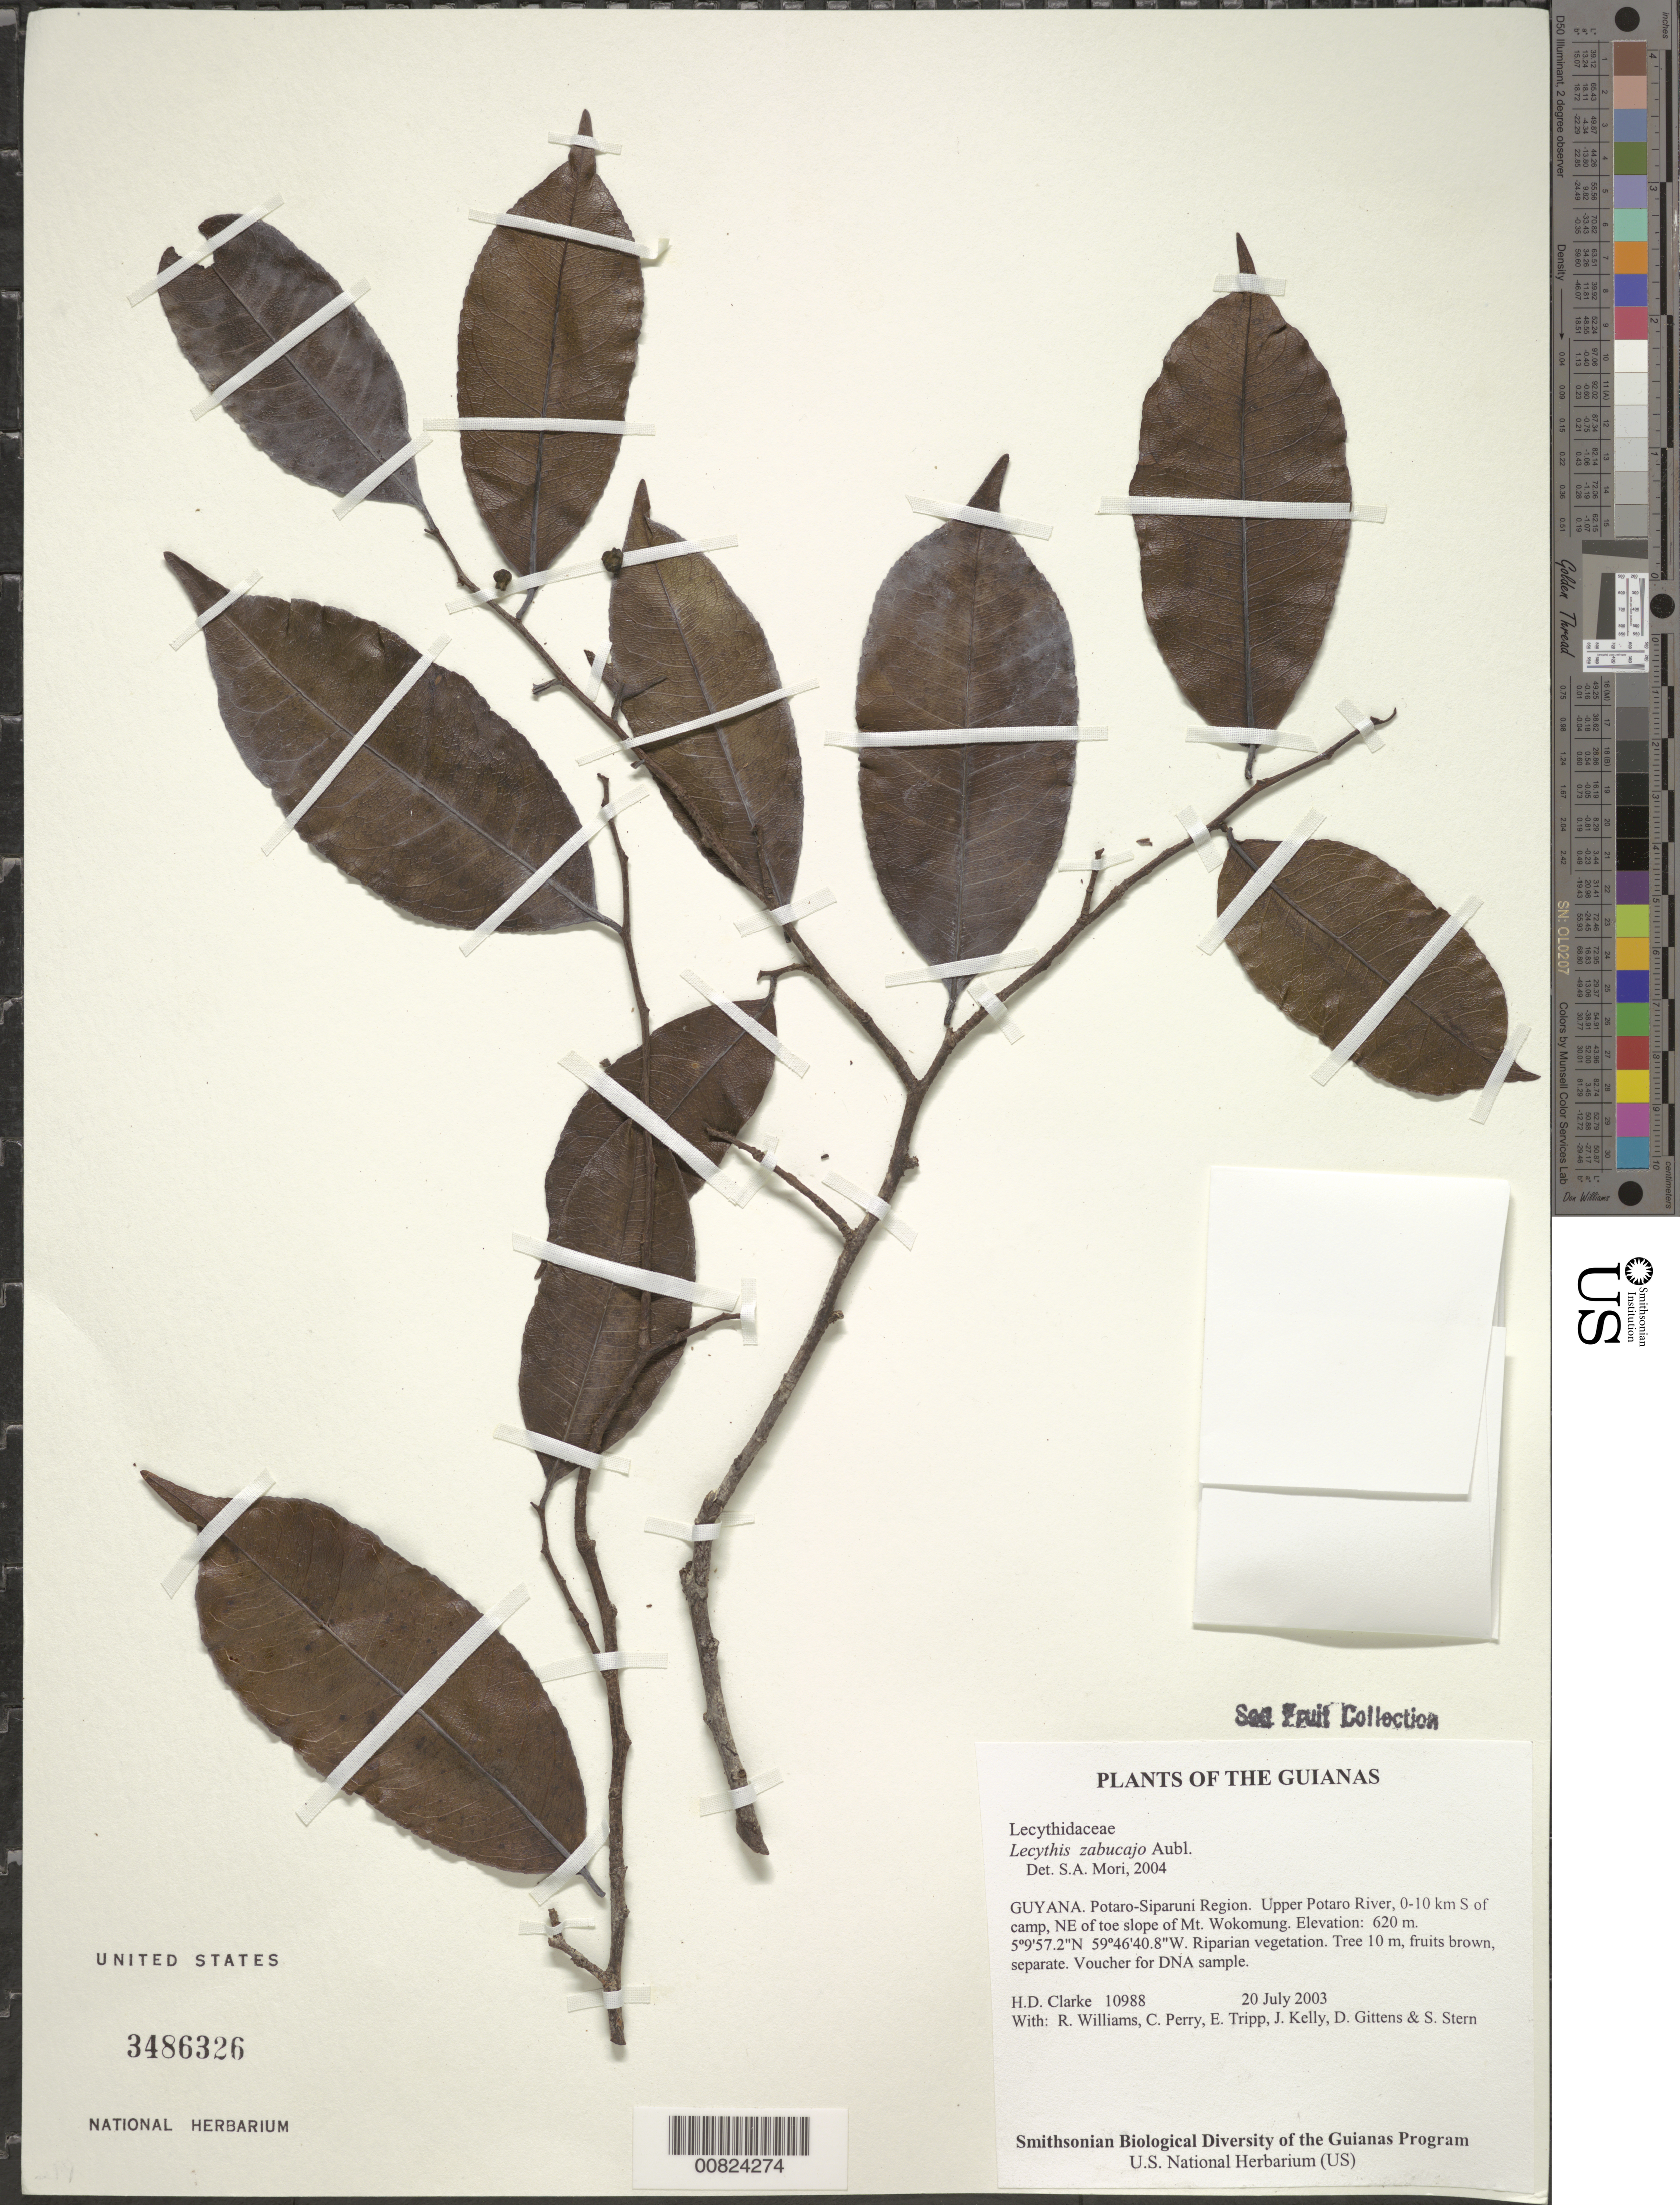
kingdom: Plantae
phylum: Tracheophyta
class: Magnoliopsida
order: Ericales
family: Lecythidaceae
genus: Lecythis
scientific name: Lecythis zabucajo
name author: Aubl.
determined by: Mori, Scott A.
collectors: H. D. Clarke, R. Williams, C. Perry, E. Tripp, J. Kelly, D. Gittens & S. R. Stern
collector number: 10988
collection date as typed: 20 July 2003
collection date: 2003-07-20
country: Guyana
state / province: Potaro-Siparuni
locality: Upper Potaro River, 0-10 km S of camp, NE of toe slope of Mt. Wokomung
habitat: Riparian vegetation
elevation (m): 620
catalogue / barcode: US 3486326